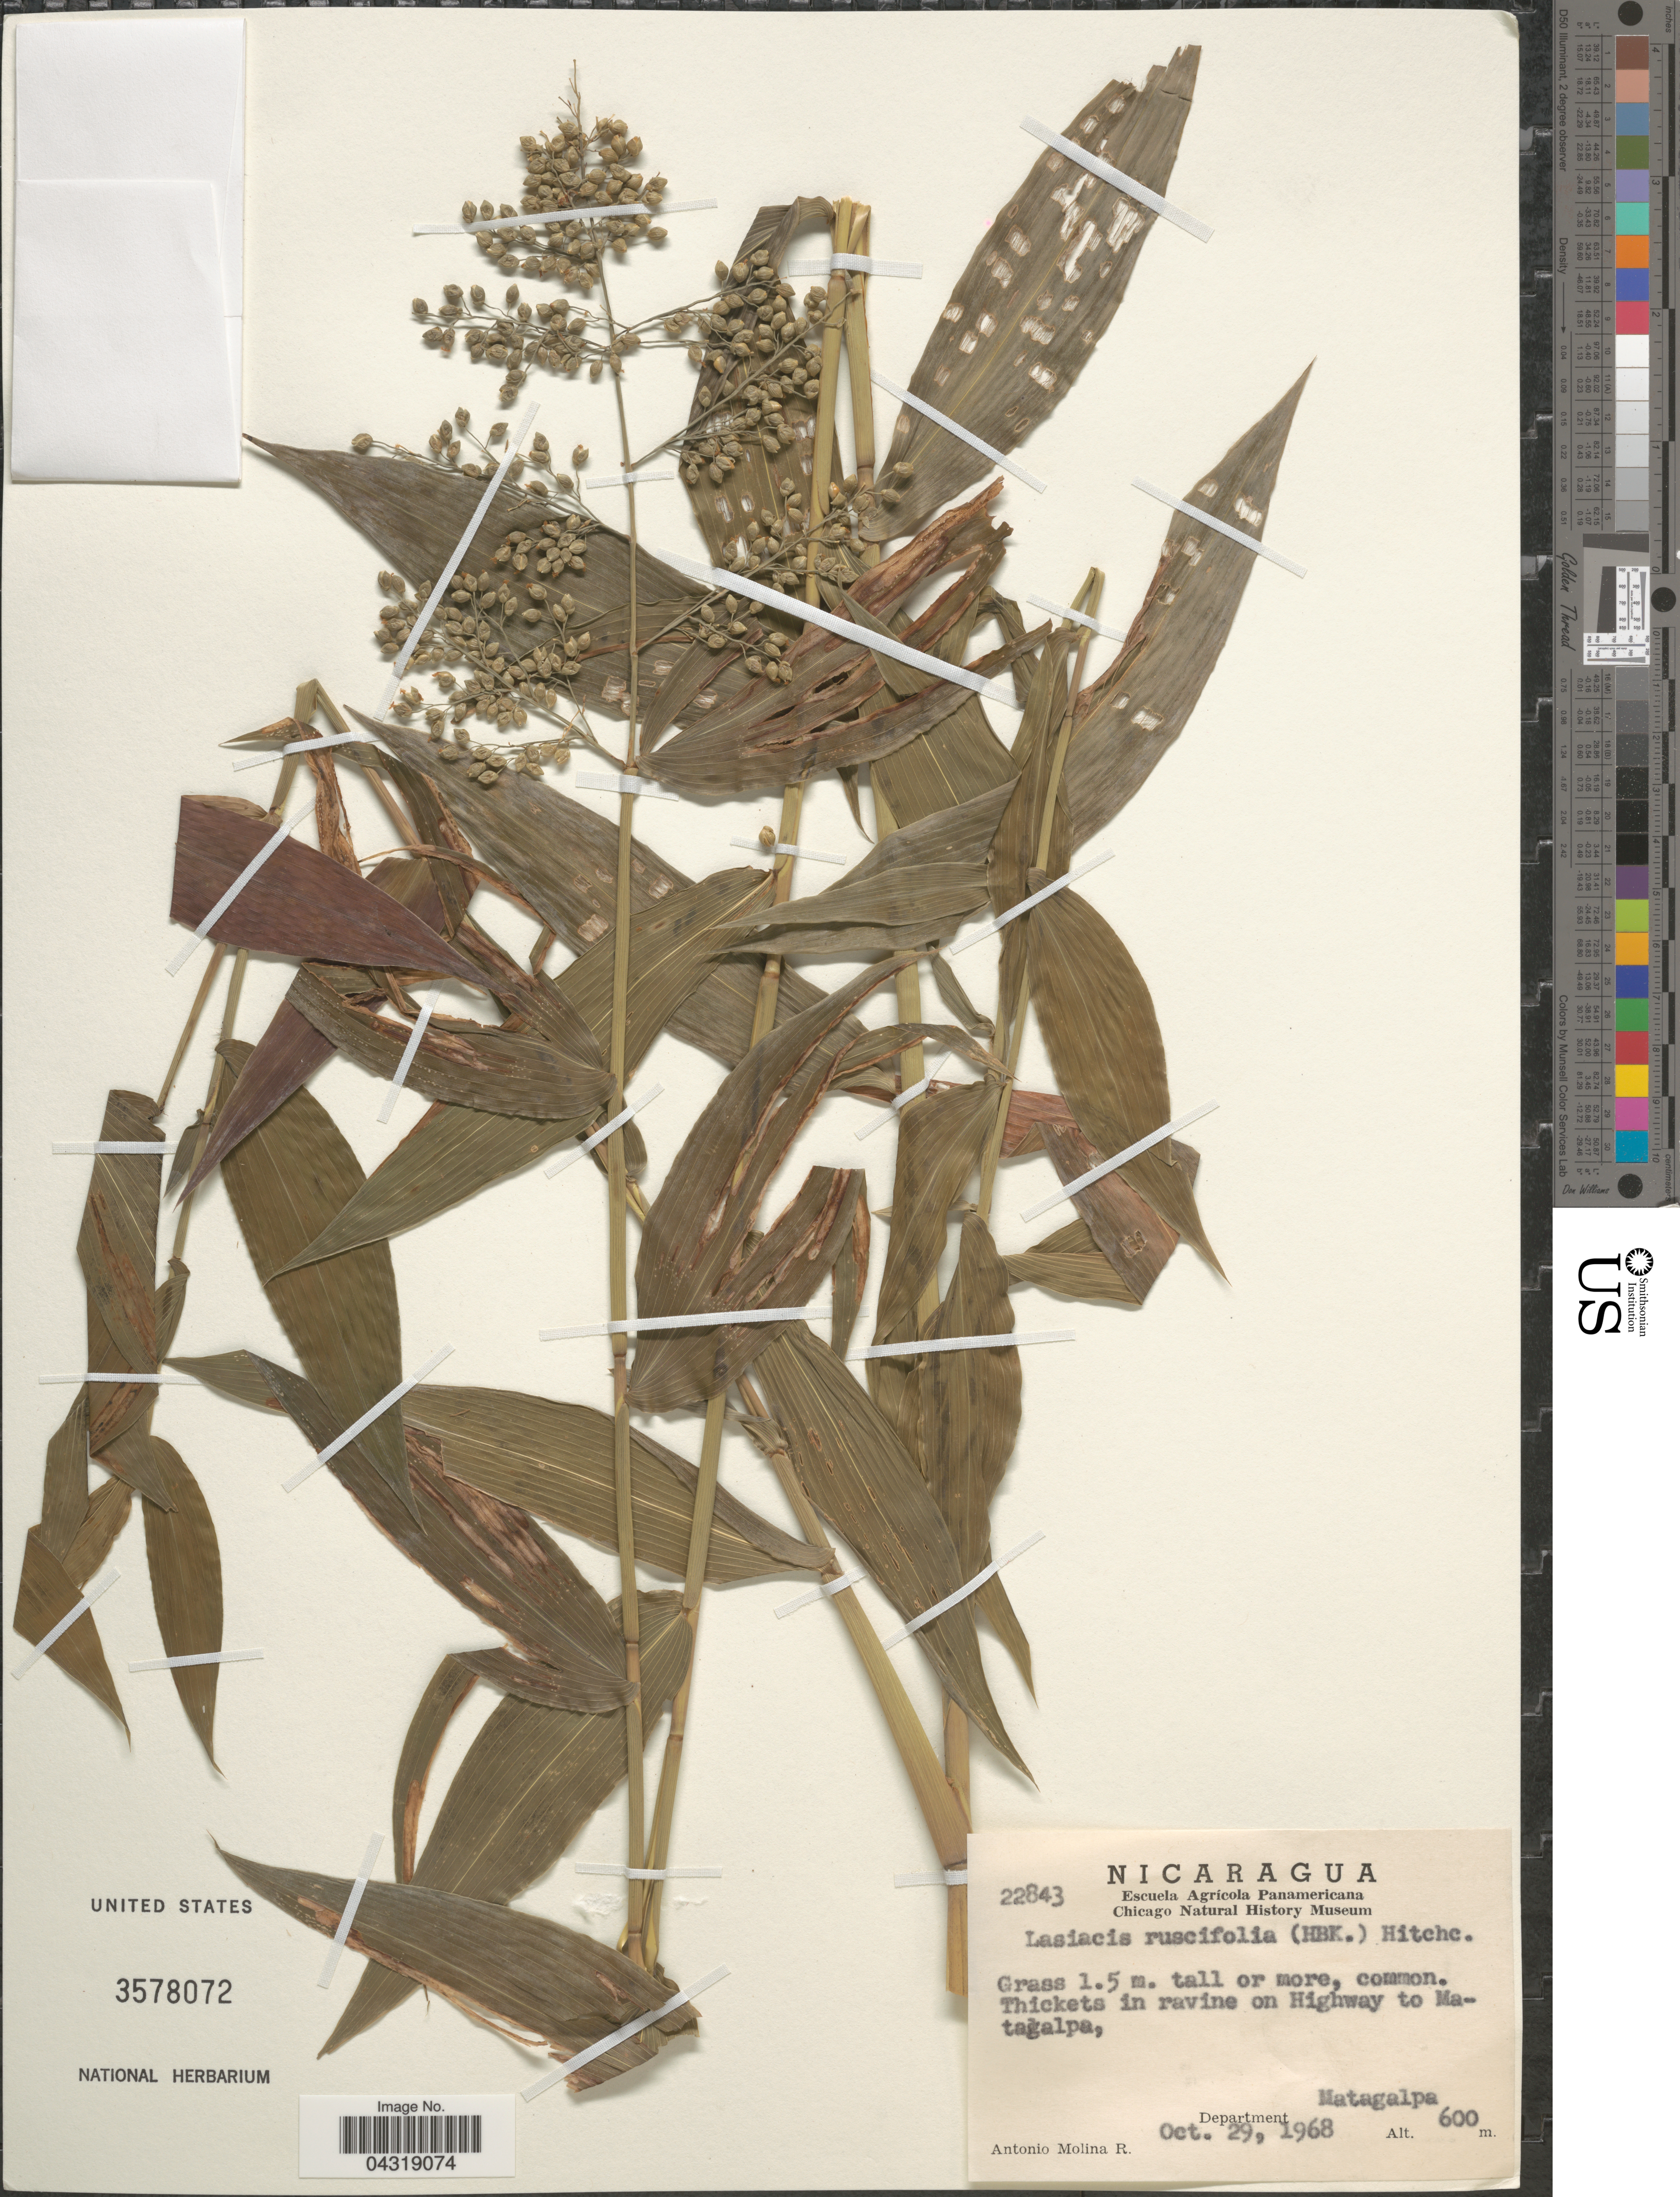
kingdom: Plantae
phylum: Tracheophyta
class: Liliopsida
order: Poales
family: Poaceae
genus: Lasiacis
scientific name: Lasiacis ruscifolia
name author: (Kunth) Hitchc.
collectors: A. Molina R.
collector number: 22843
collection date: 1968-10-29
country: Nicaragua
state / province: Matagalpa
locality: Thickets in ravine on Highway to Matagalpa. Department Matagalpa.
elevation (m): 600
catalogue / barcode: US 3578072